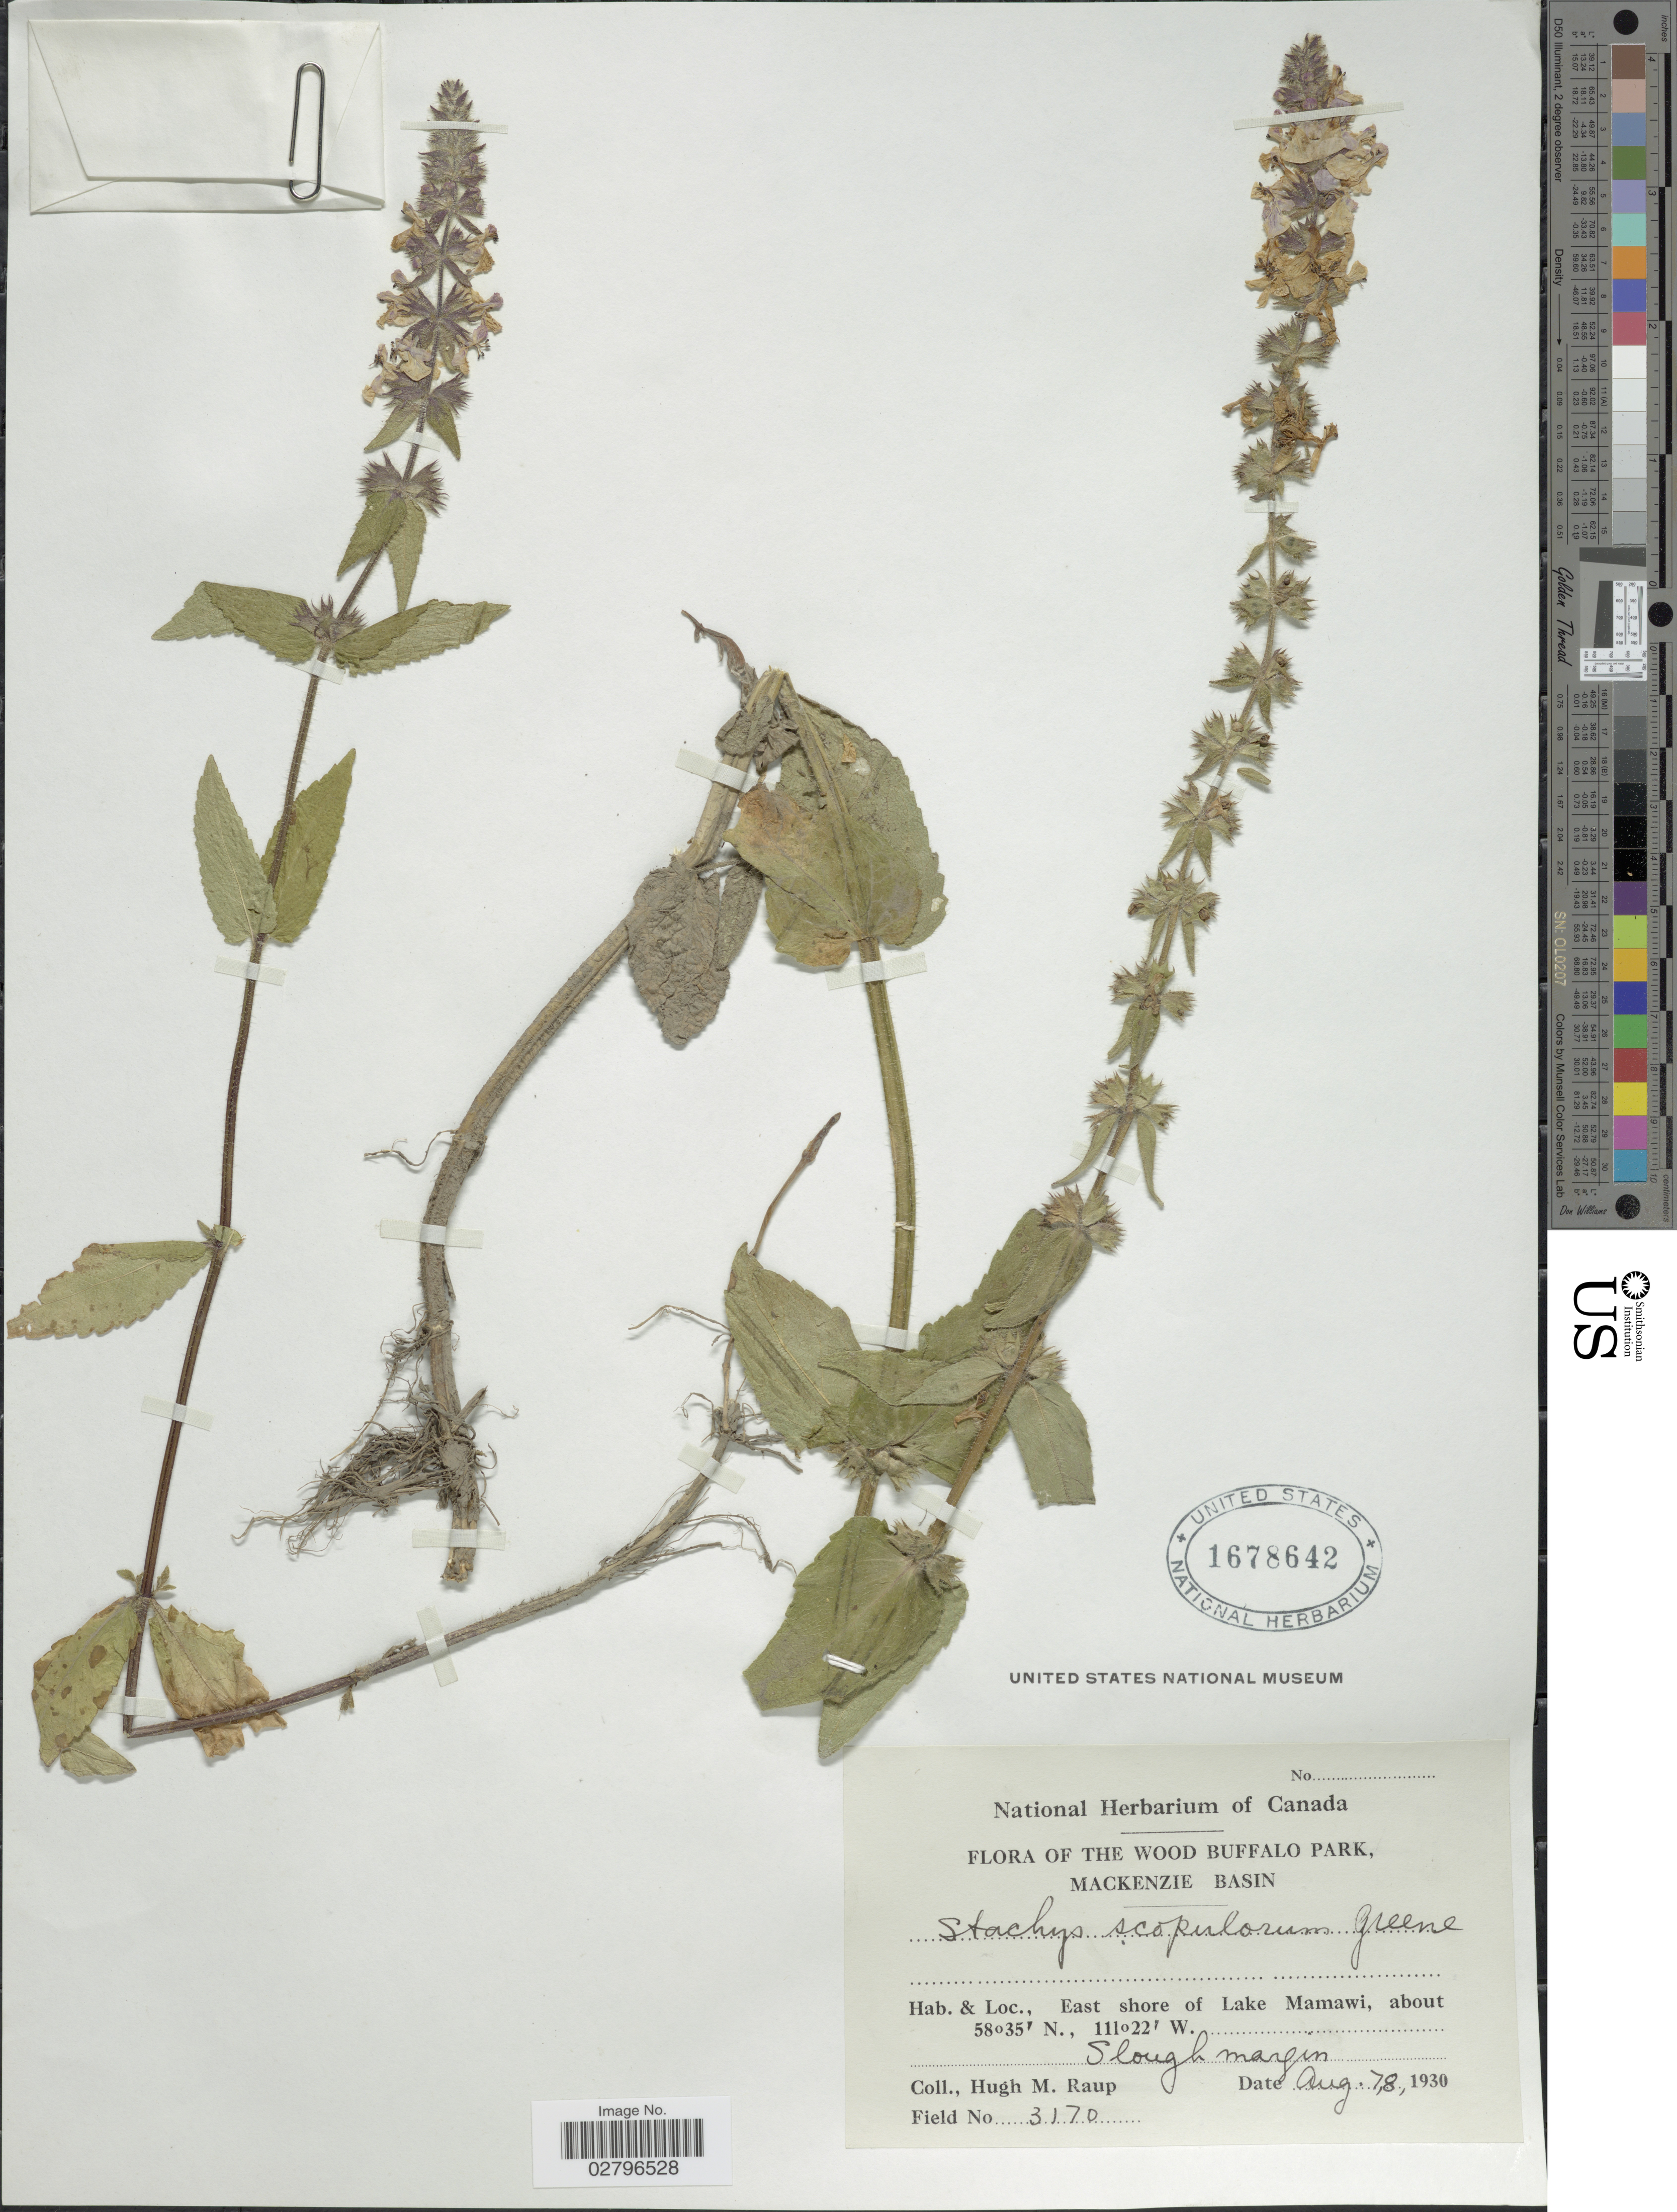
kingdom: Plantae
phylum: Tracheophyta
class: Magnoliopsida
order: Lamiales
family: Lamiaceae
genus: Stachys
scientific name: Stachys palustris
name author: L.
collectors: H. Raup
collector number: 3170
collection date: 1930-08-07/1930-08-08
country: Canada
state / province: Alberta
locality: The Wood Buffalo Park, Mackenzie Basin. East shore of Lake Mamawi.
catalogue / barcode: US 1678642